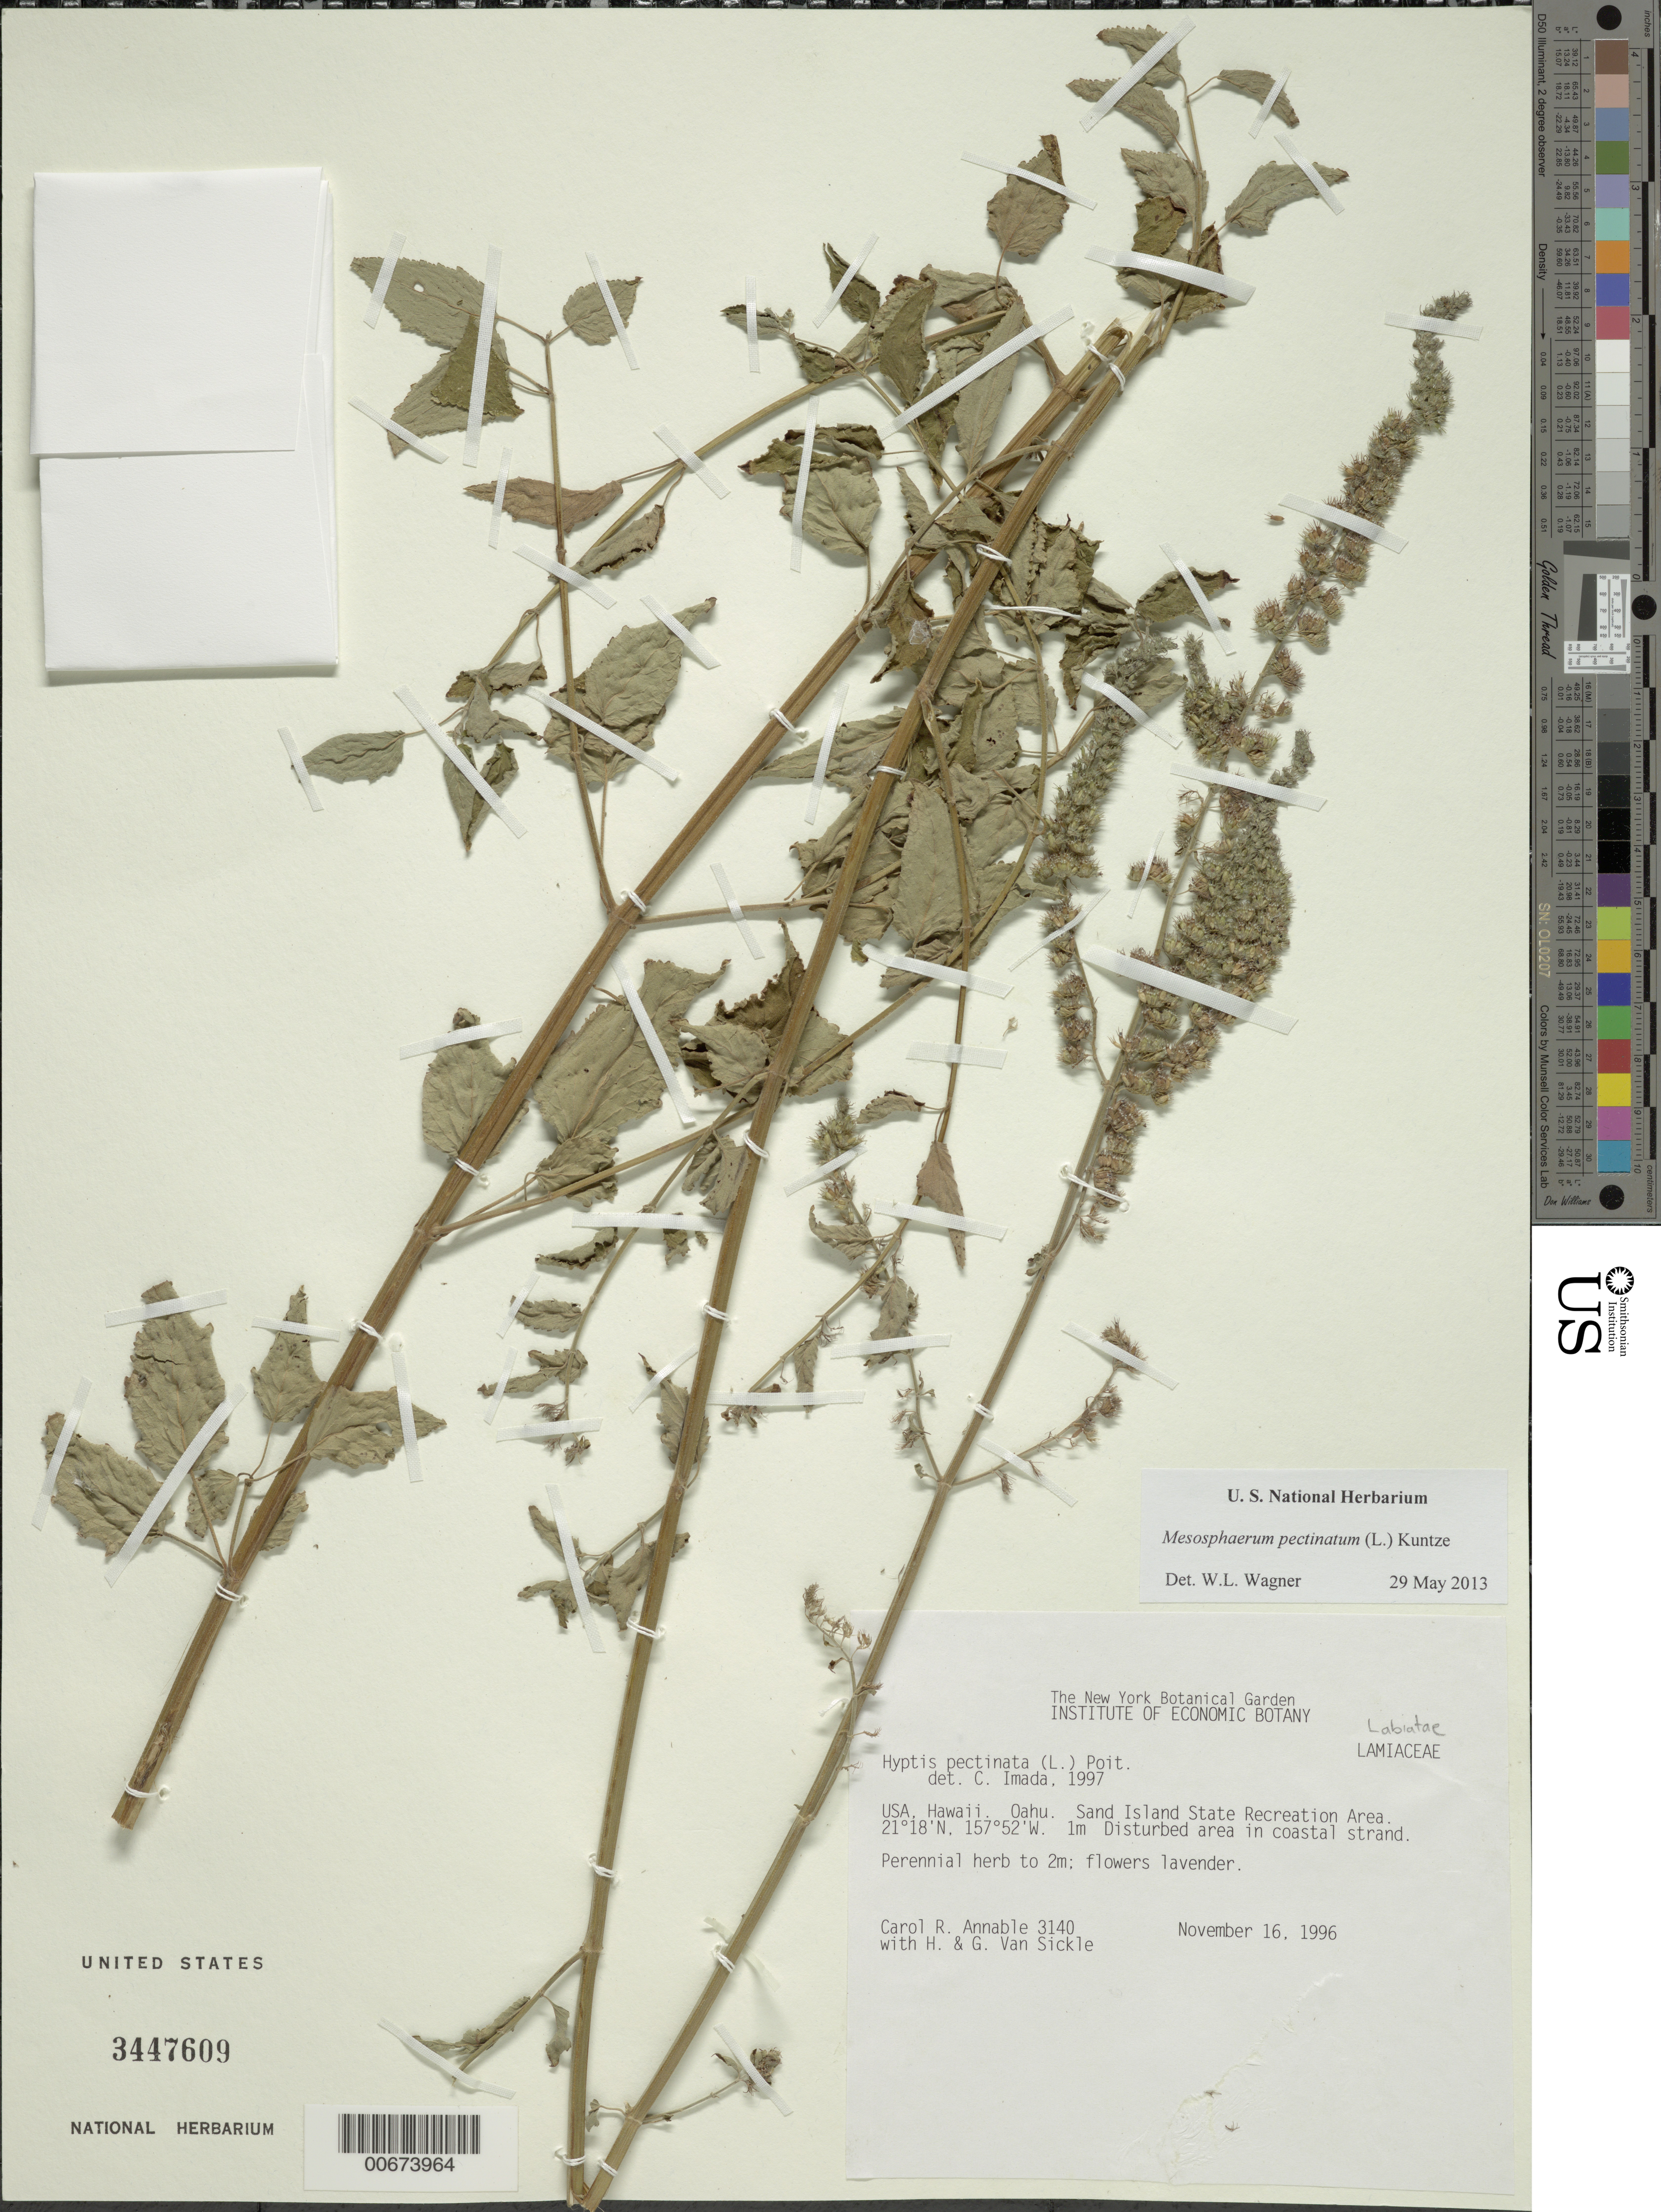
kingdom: Plantae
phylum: Tracheophyta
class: Magnoliopsida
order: Lamiales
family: Lamiaceae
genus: Mesosphaerum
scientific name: Mesosphaerum pectinatum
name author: (L.) Kuntze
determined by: Wagner, W. L., (BOT), Smithsonian Institution - National Museum of Natural History (UNITED STATES)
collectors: C. R. Annable, G. A. Van Sickle & H. Van Sickle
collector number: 3140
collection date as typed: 16 Nov 1996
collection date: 1996-11-16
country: United States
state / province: Hawaii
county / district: Honolulu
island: Oahu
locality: Sand Island State Recreation Area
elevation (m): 1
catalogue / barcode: US 3447609